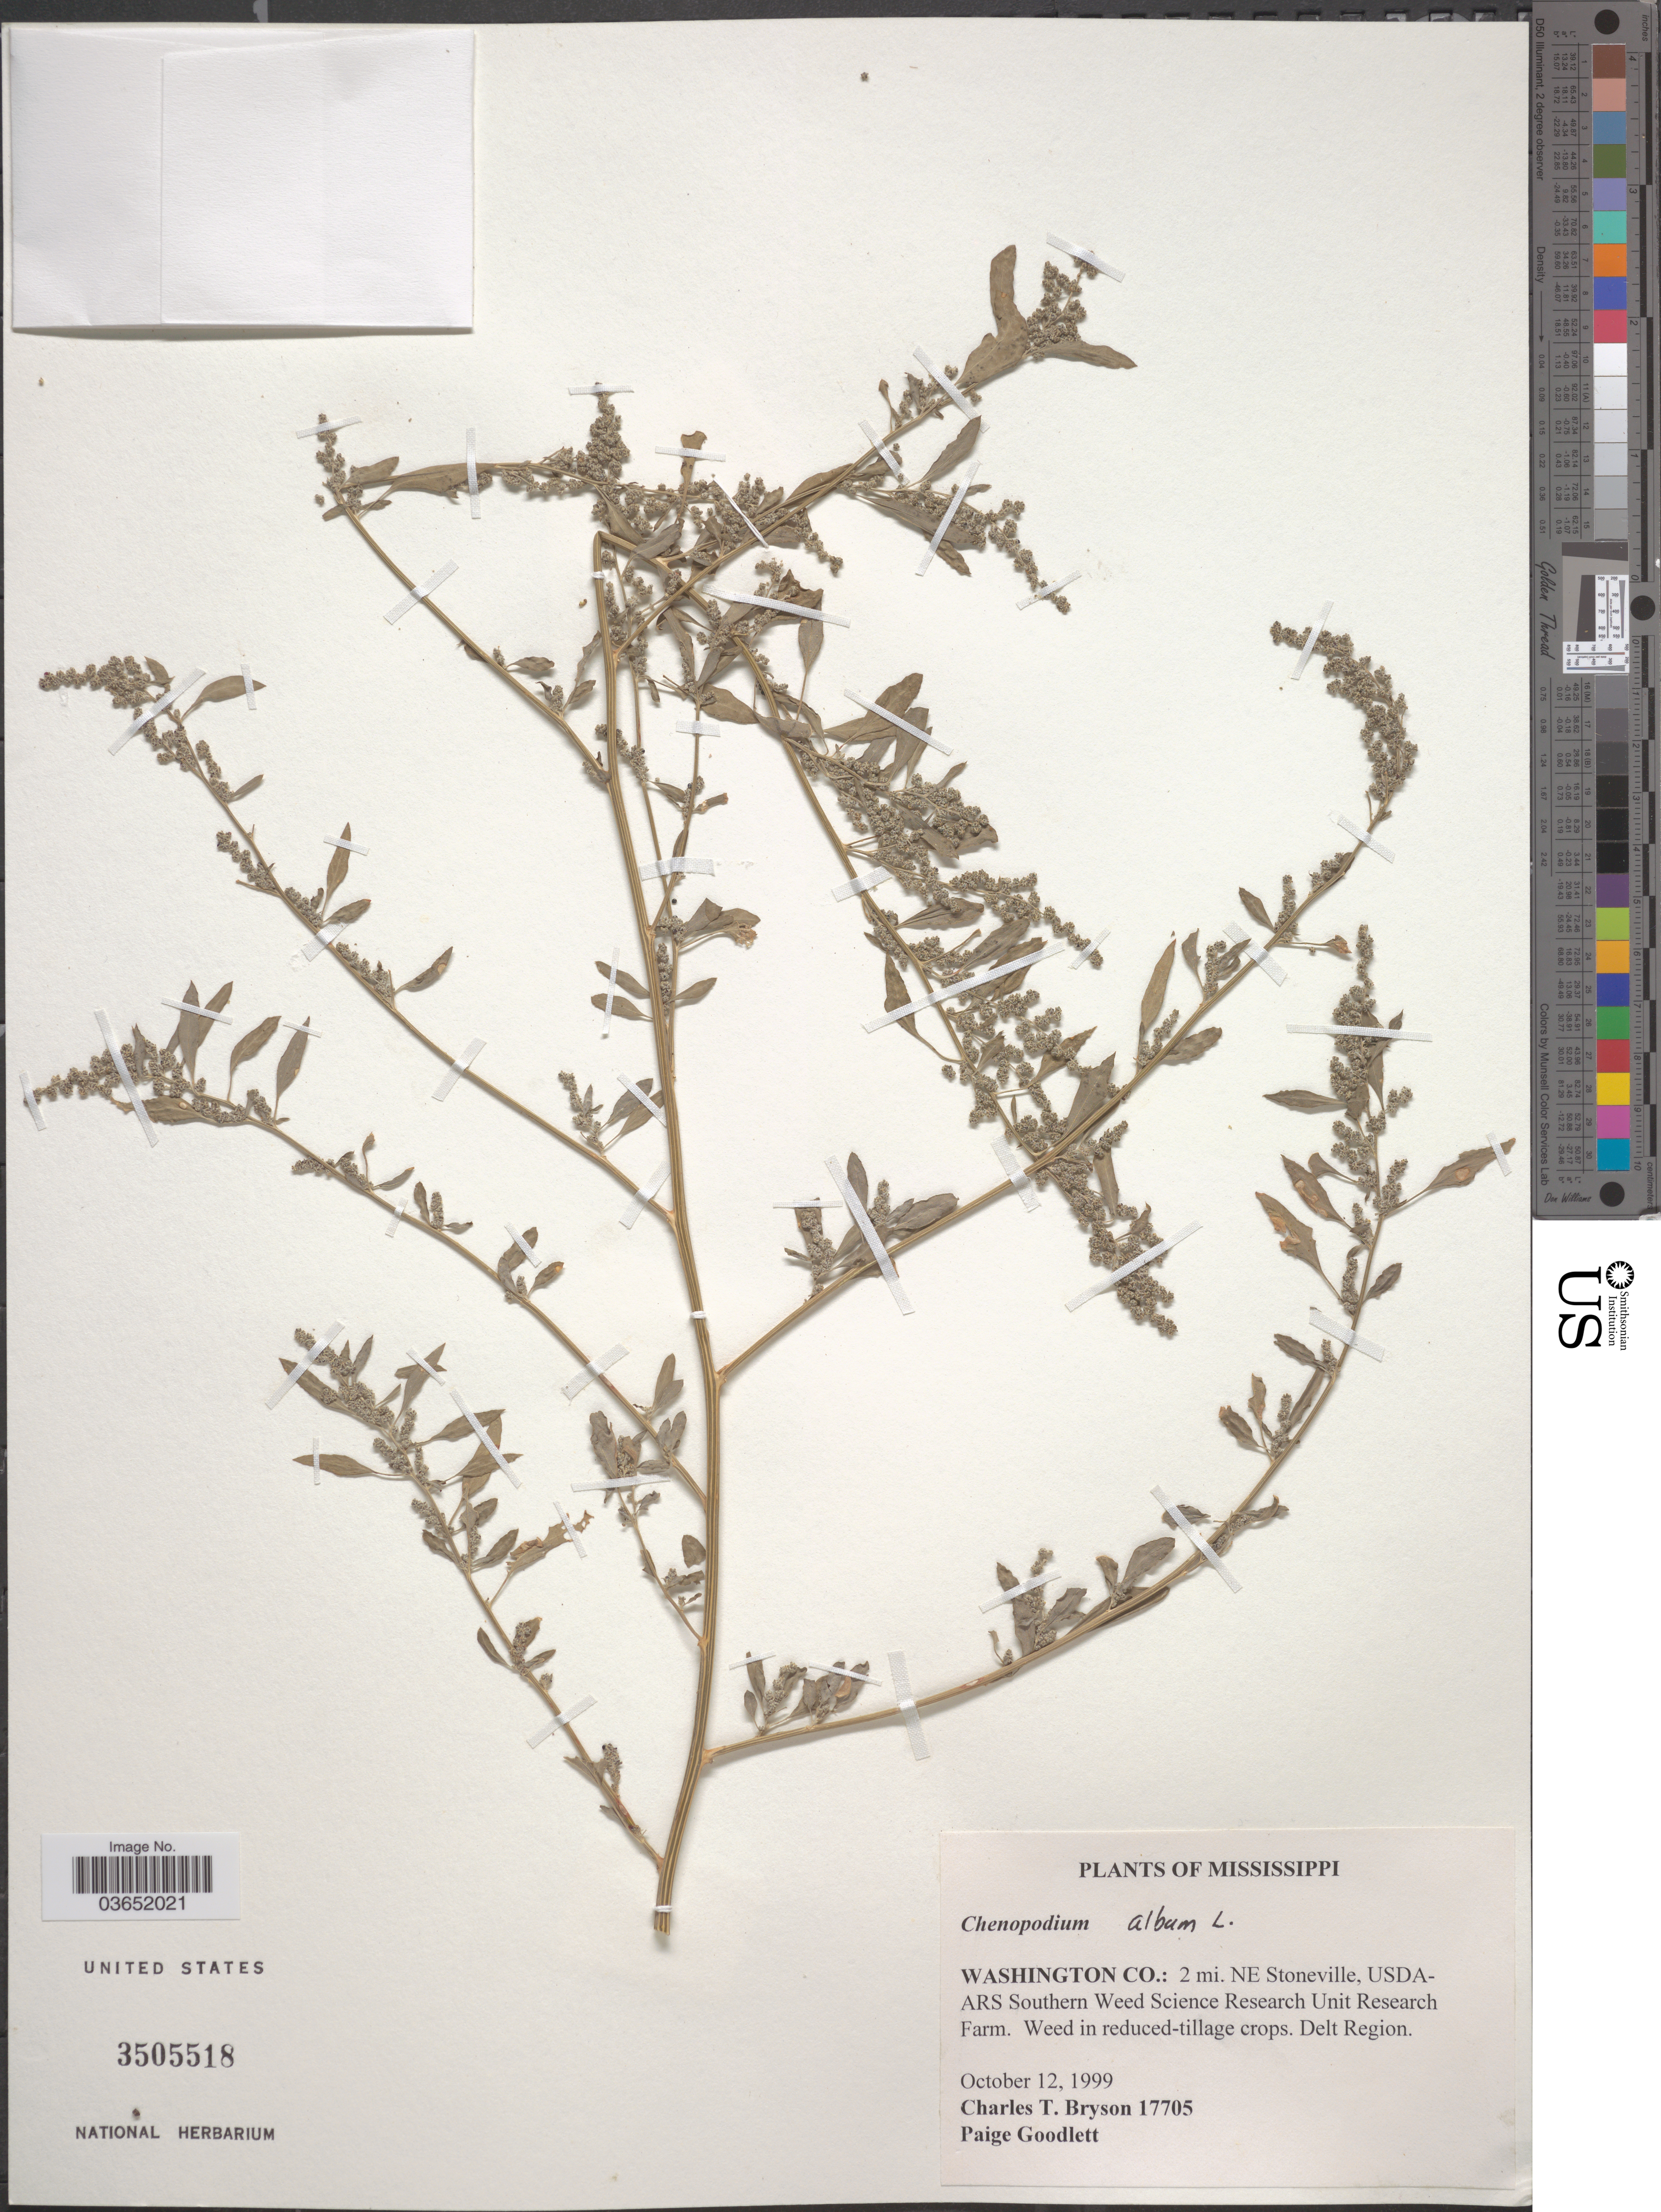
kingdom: Plantae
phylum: Tracheophyta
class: Magnoliopsida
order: Caryophyllales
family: Amaranthaceae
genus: Chenopodium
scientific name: Chenopodium album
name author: L.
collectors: C. Bryson & P. Goodlett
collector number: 17705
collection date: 1999-10-12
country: United States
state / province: Mississippi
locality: Washington Co.: 2 mi. NE Stoneville, USDA-ARS Southern Weed Science Research Unit Research Farm. Delt Region.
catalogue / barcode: US 3505518